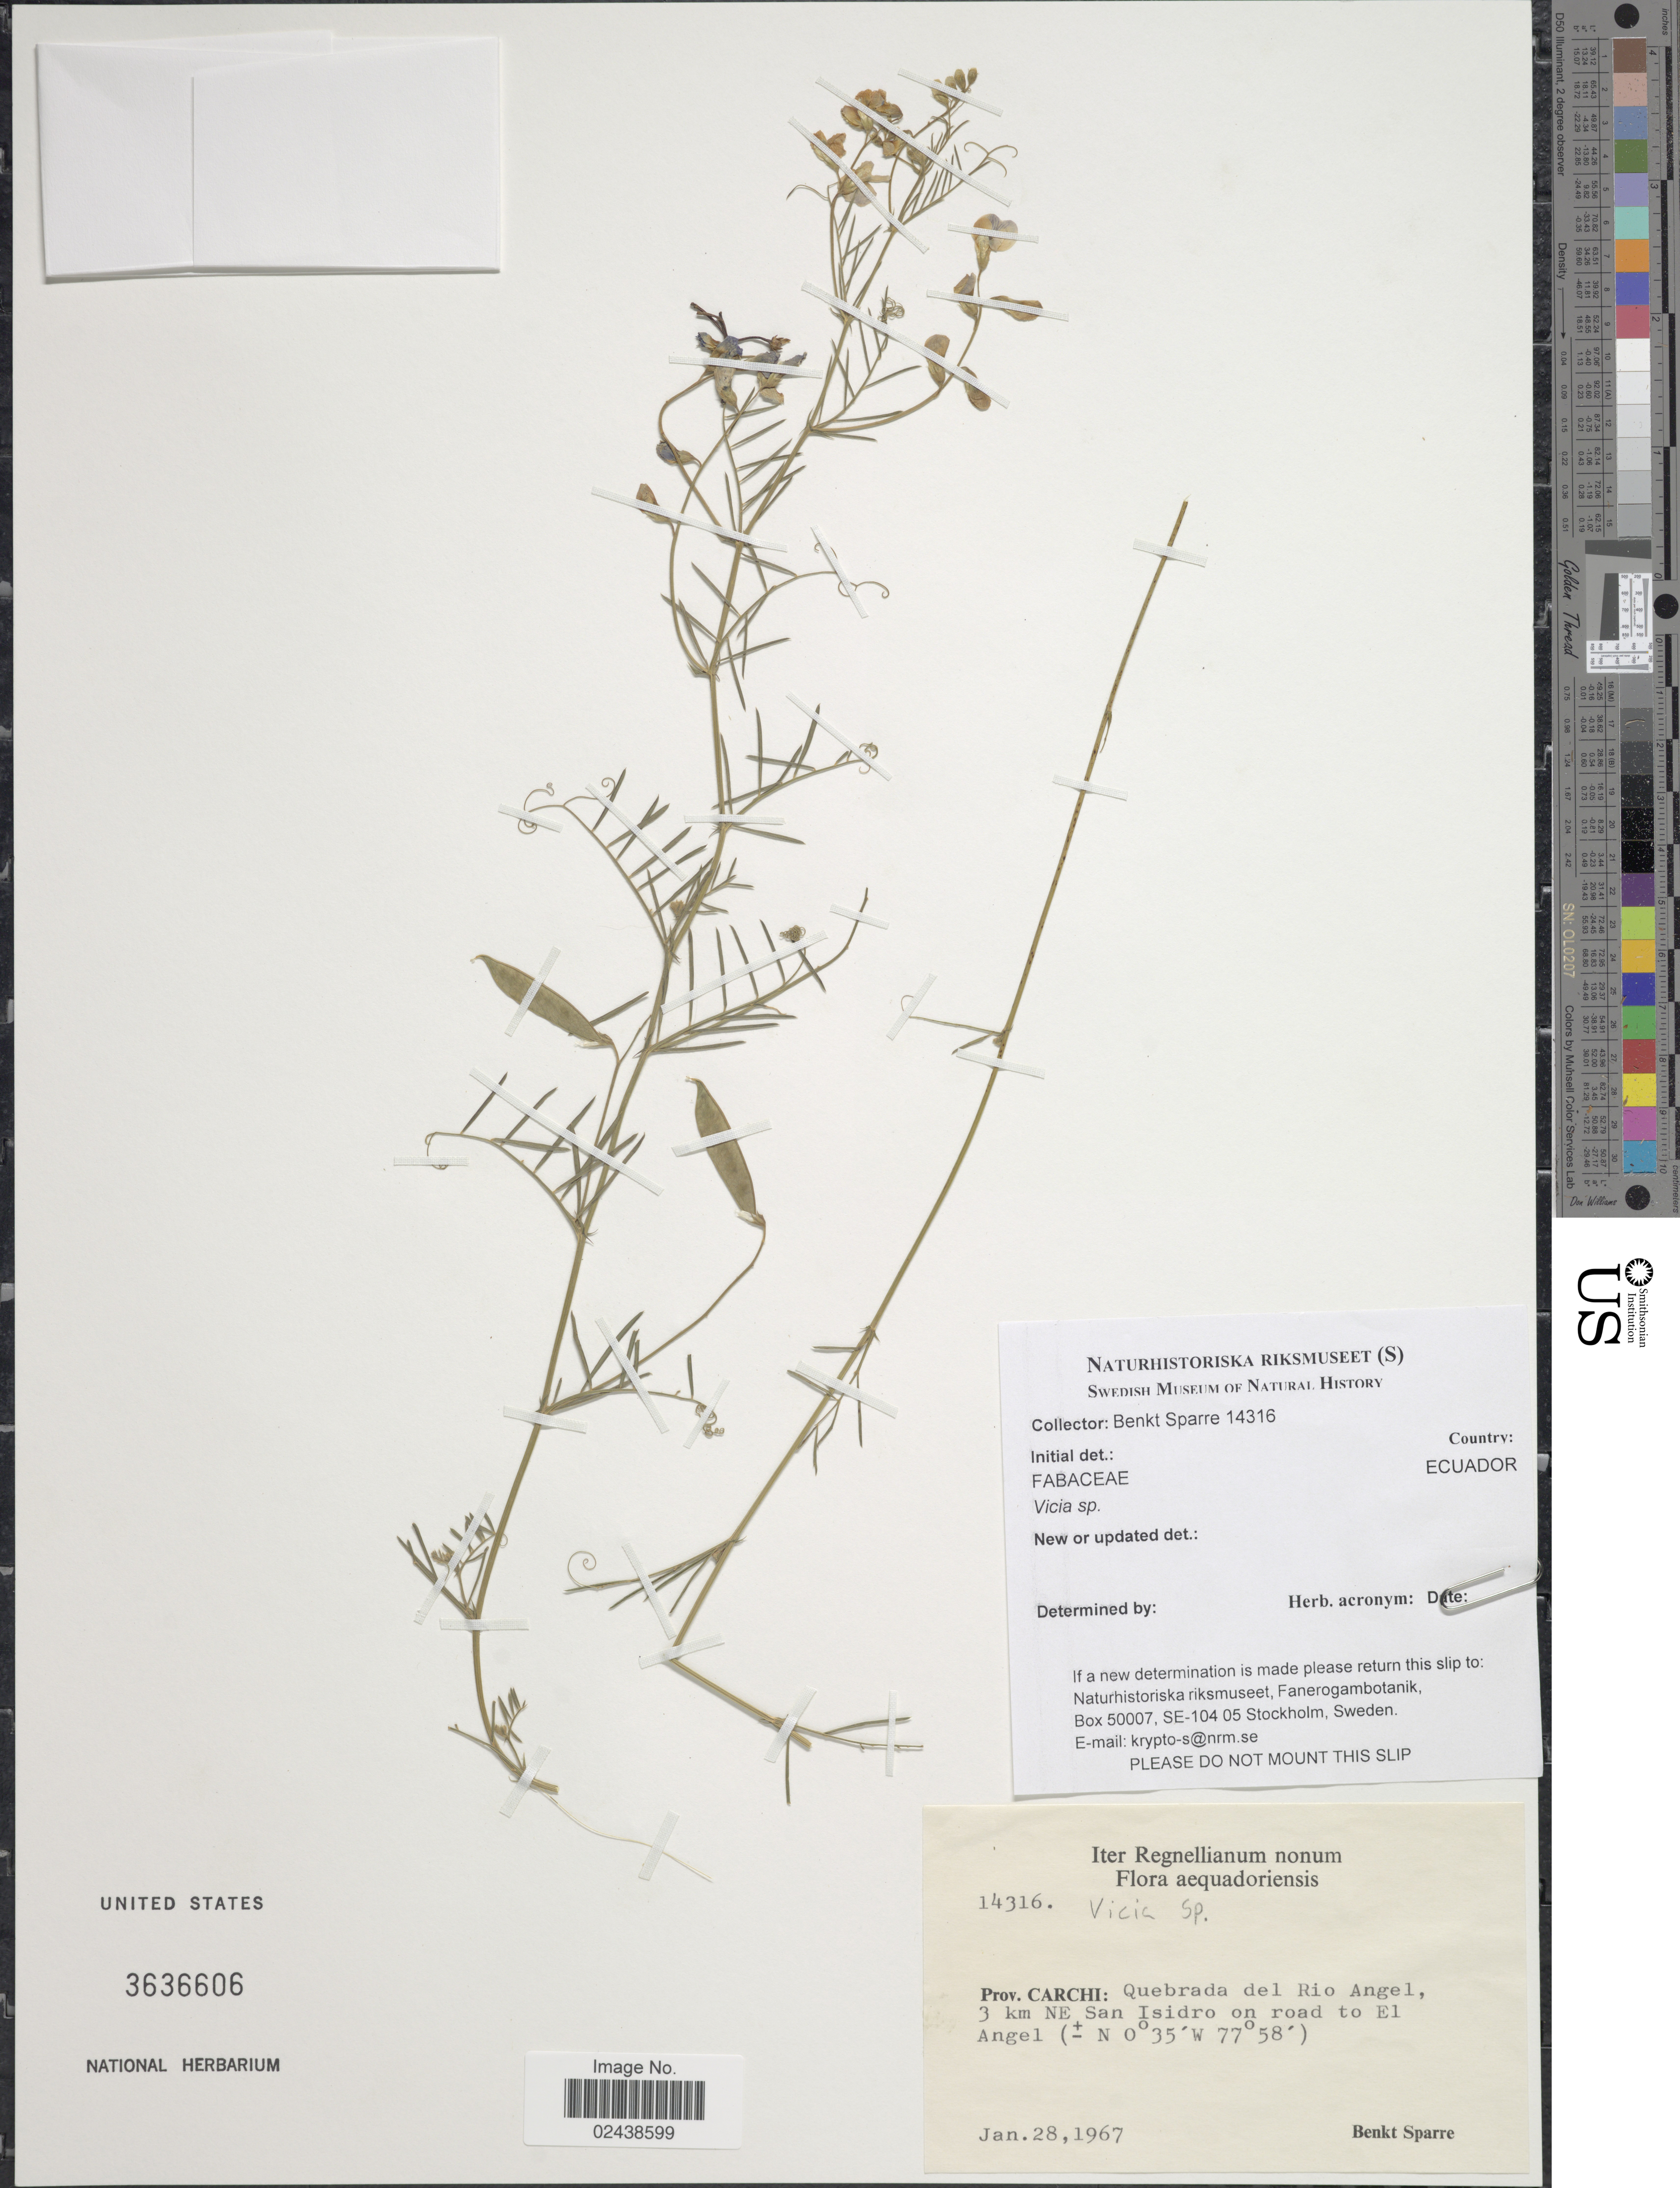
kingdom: Plantae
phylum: Tracheophyta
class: Magnoliopsida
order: Fabales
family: Fabaceae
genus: Vicia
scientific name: Vicia sp.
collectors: B. Sparre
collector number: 14316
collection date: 1967-01-28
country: Ecuador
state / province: Carchi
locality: Aequadoriensis. Quebrada del Rio Aangel, 3 km NE San Isidoro on road to El Angel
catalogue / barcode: US 3636606